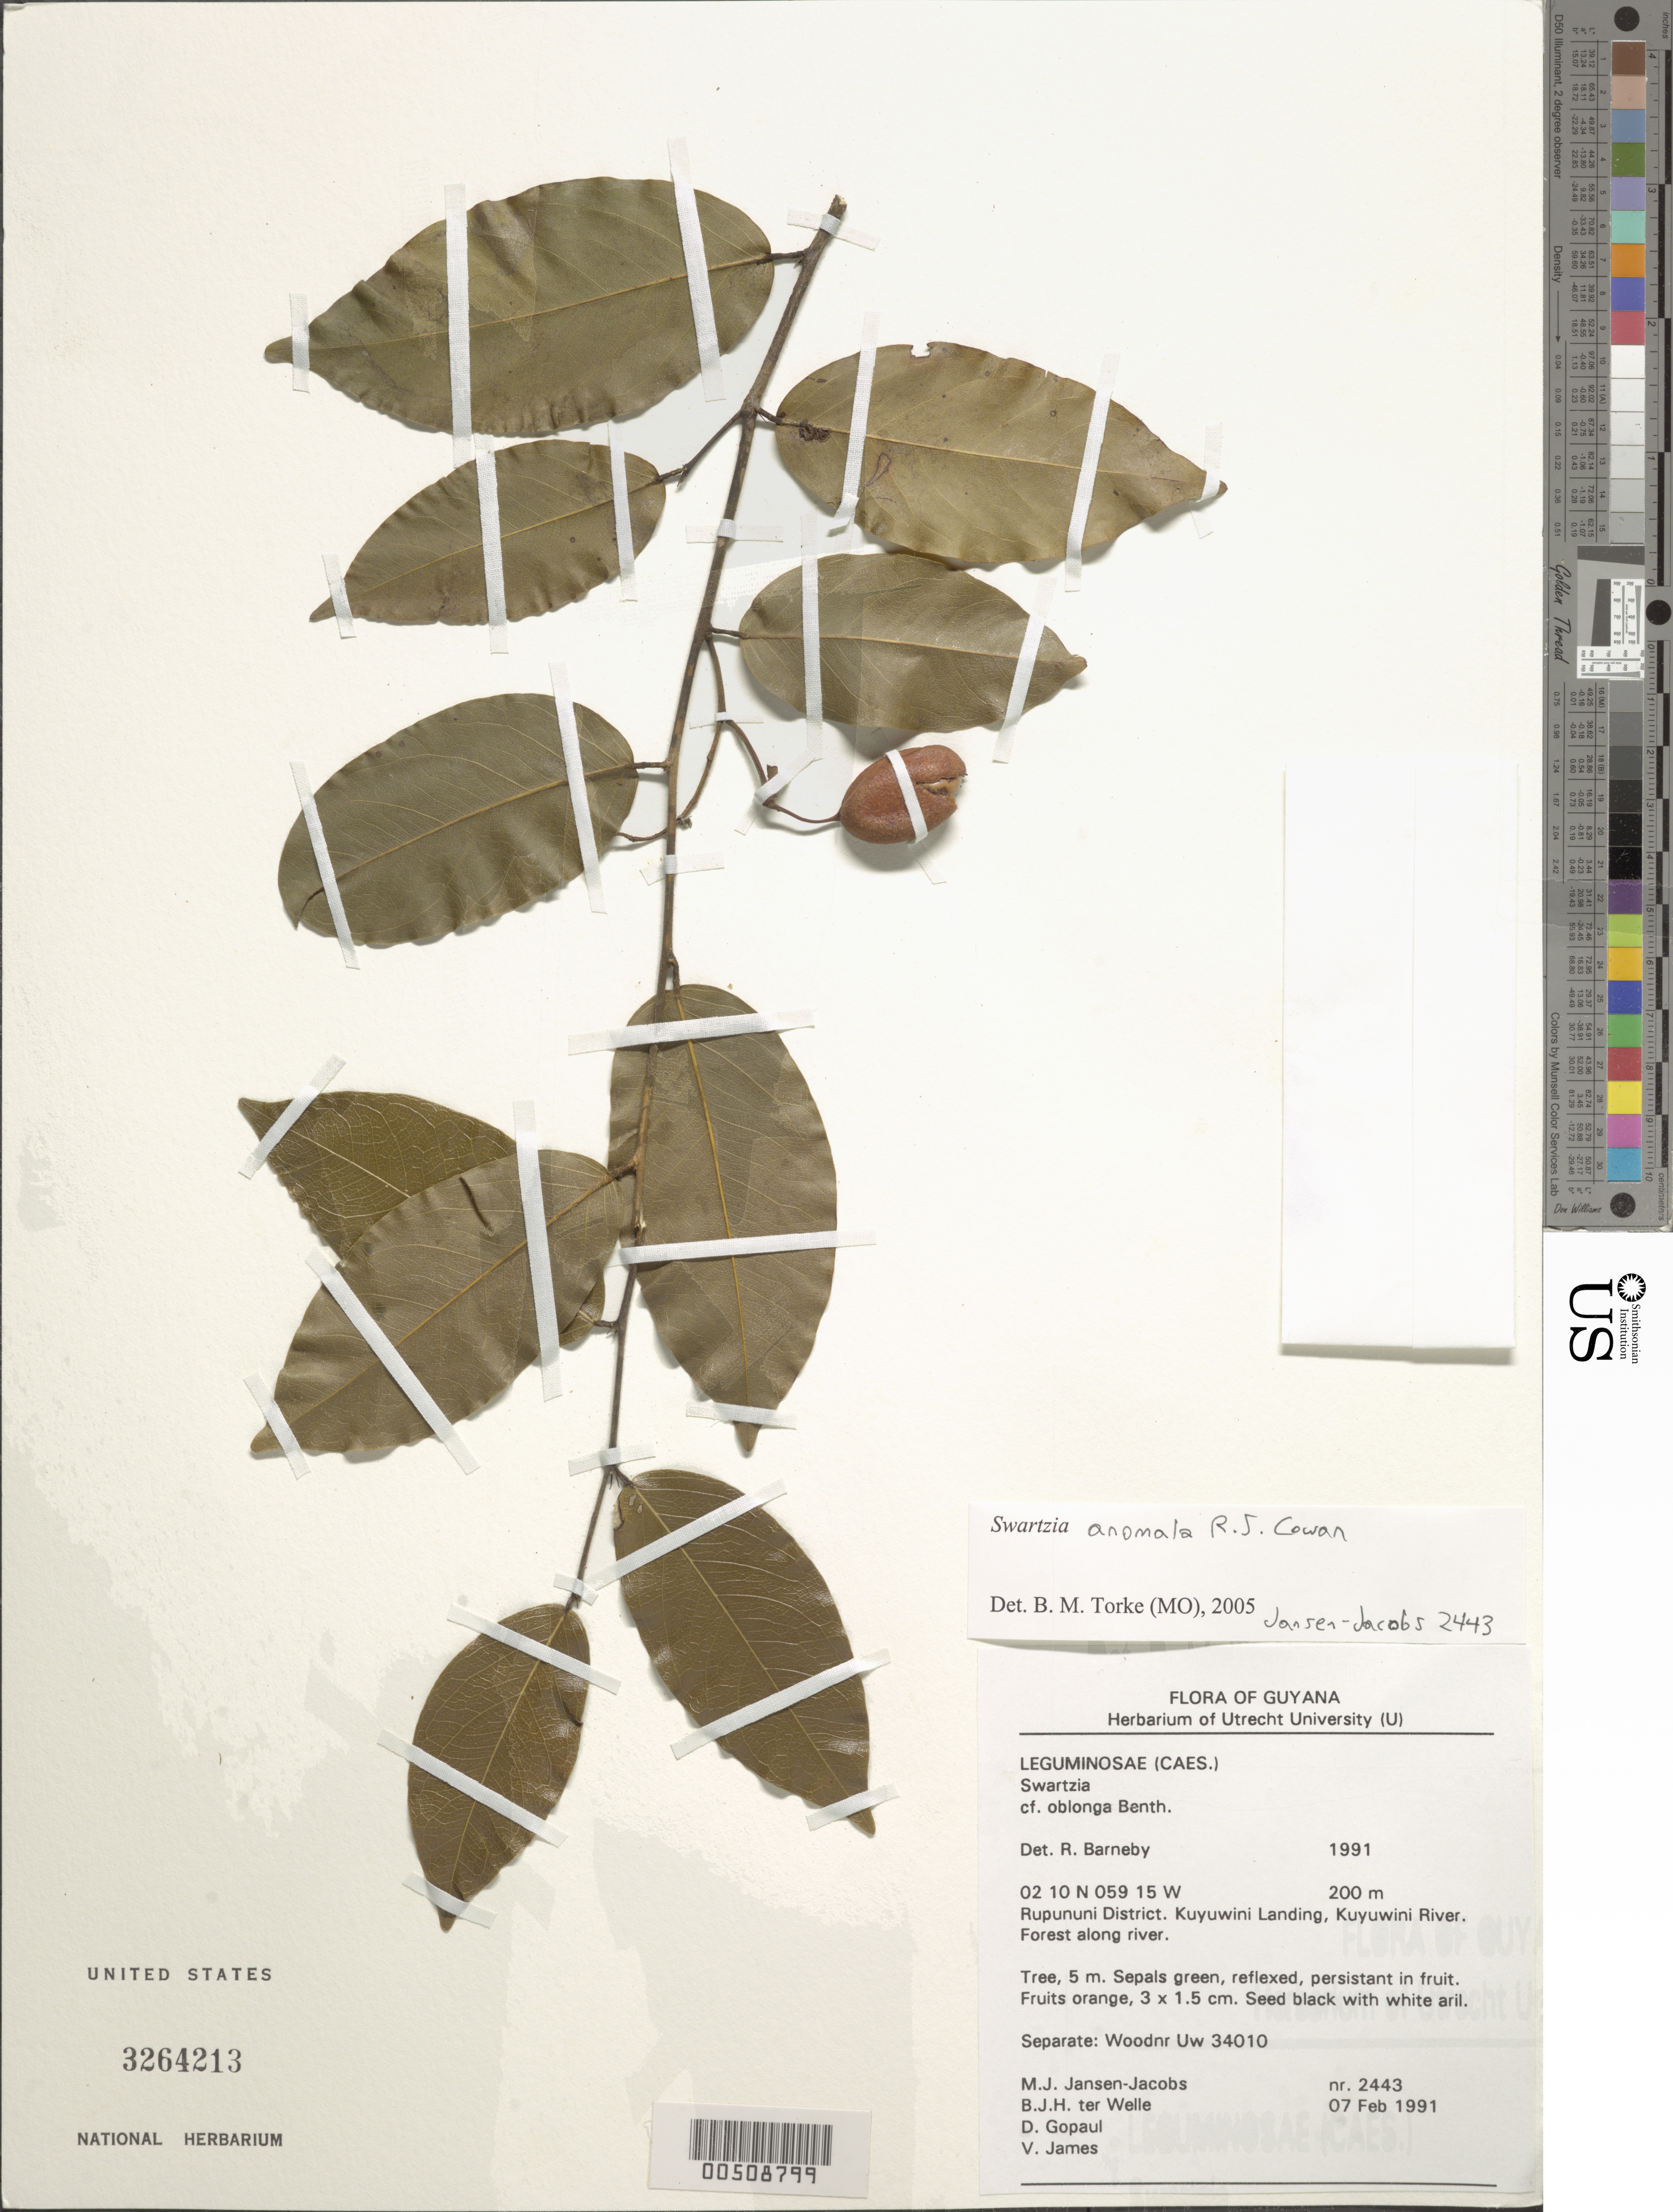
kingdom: Plantae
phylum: Tracheophyta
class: Magnoliopsida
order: Fabales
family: Fabaceae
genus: Swartzia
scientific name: Swartzia anomala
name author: R.S. Cowan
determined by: Torke, B. M., (MO)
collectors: M. J. Jansen-Jacobs, B. Welle, D. Gopaul & V. James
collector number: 2443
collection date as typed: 07 Feb 1991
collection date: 1991-02-07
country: Guyana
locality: Rupununi Dist., Kuyuwini Landing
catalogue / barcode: US 3264213